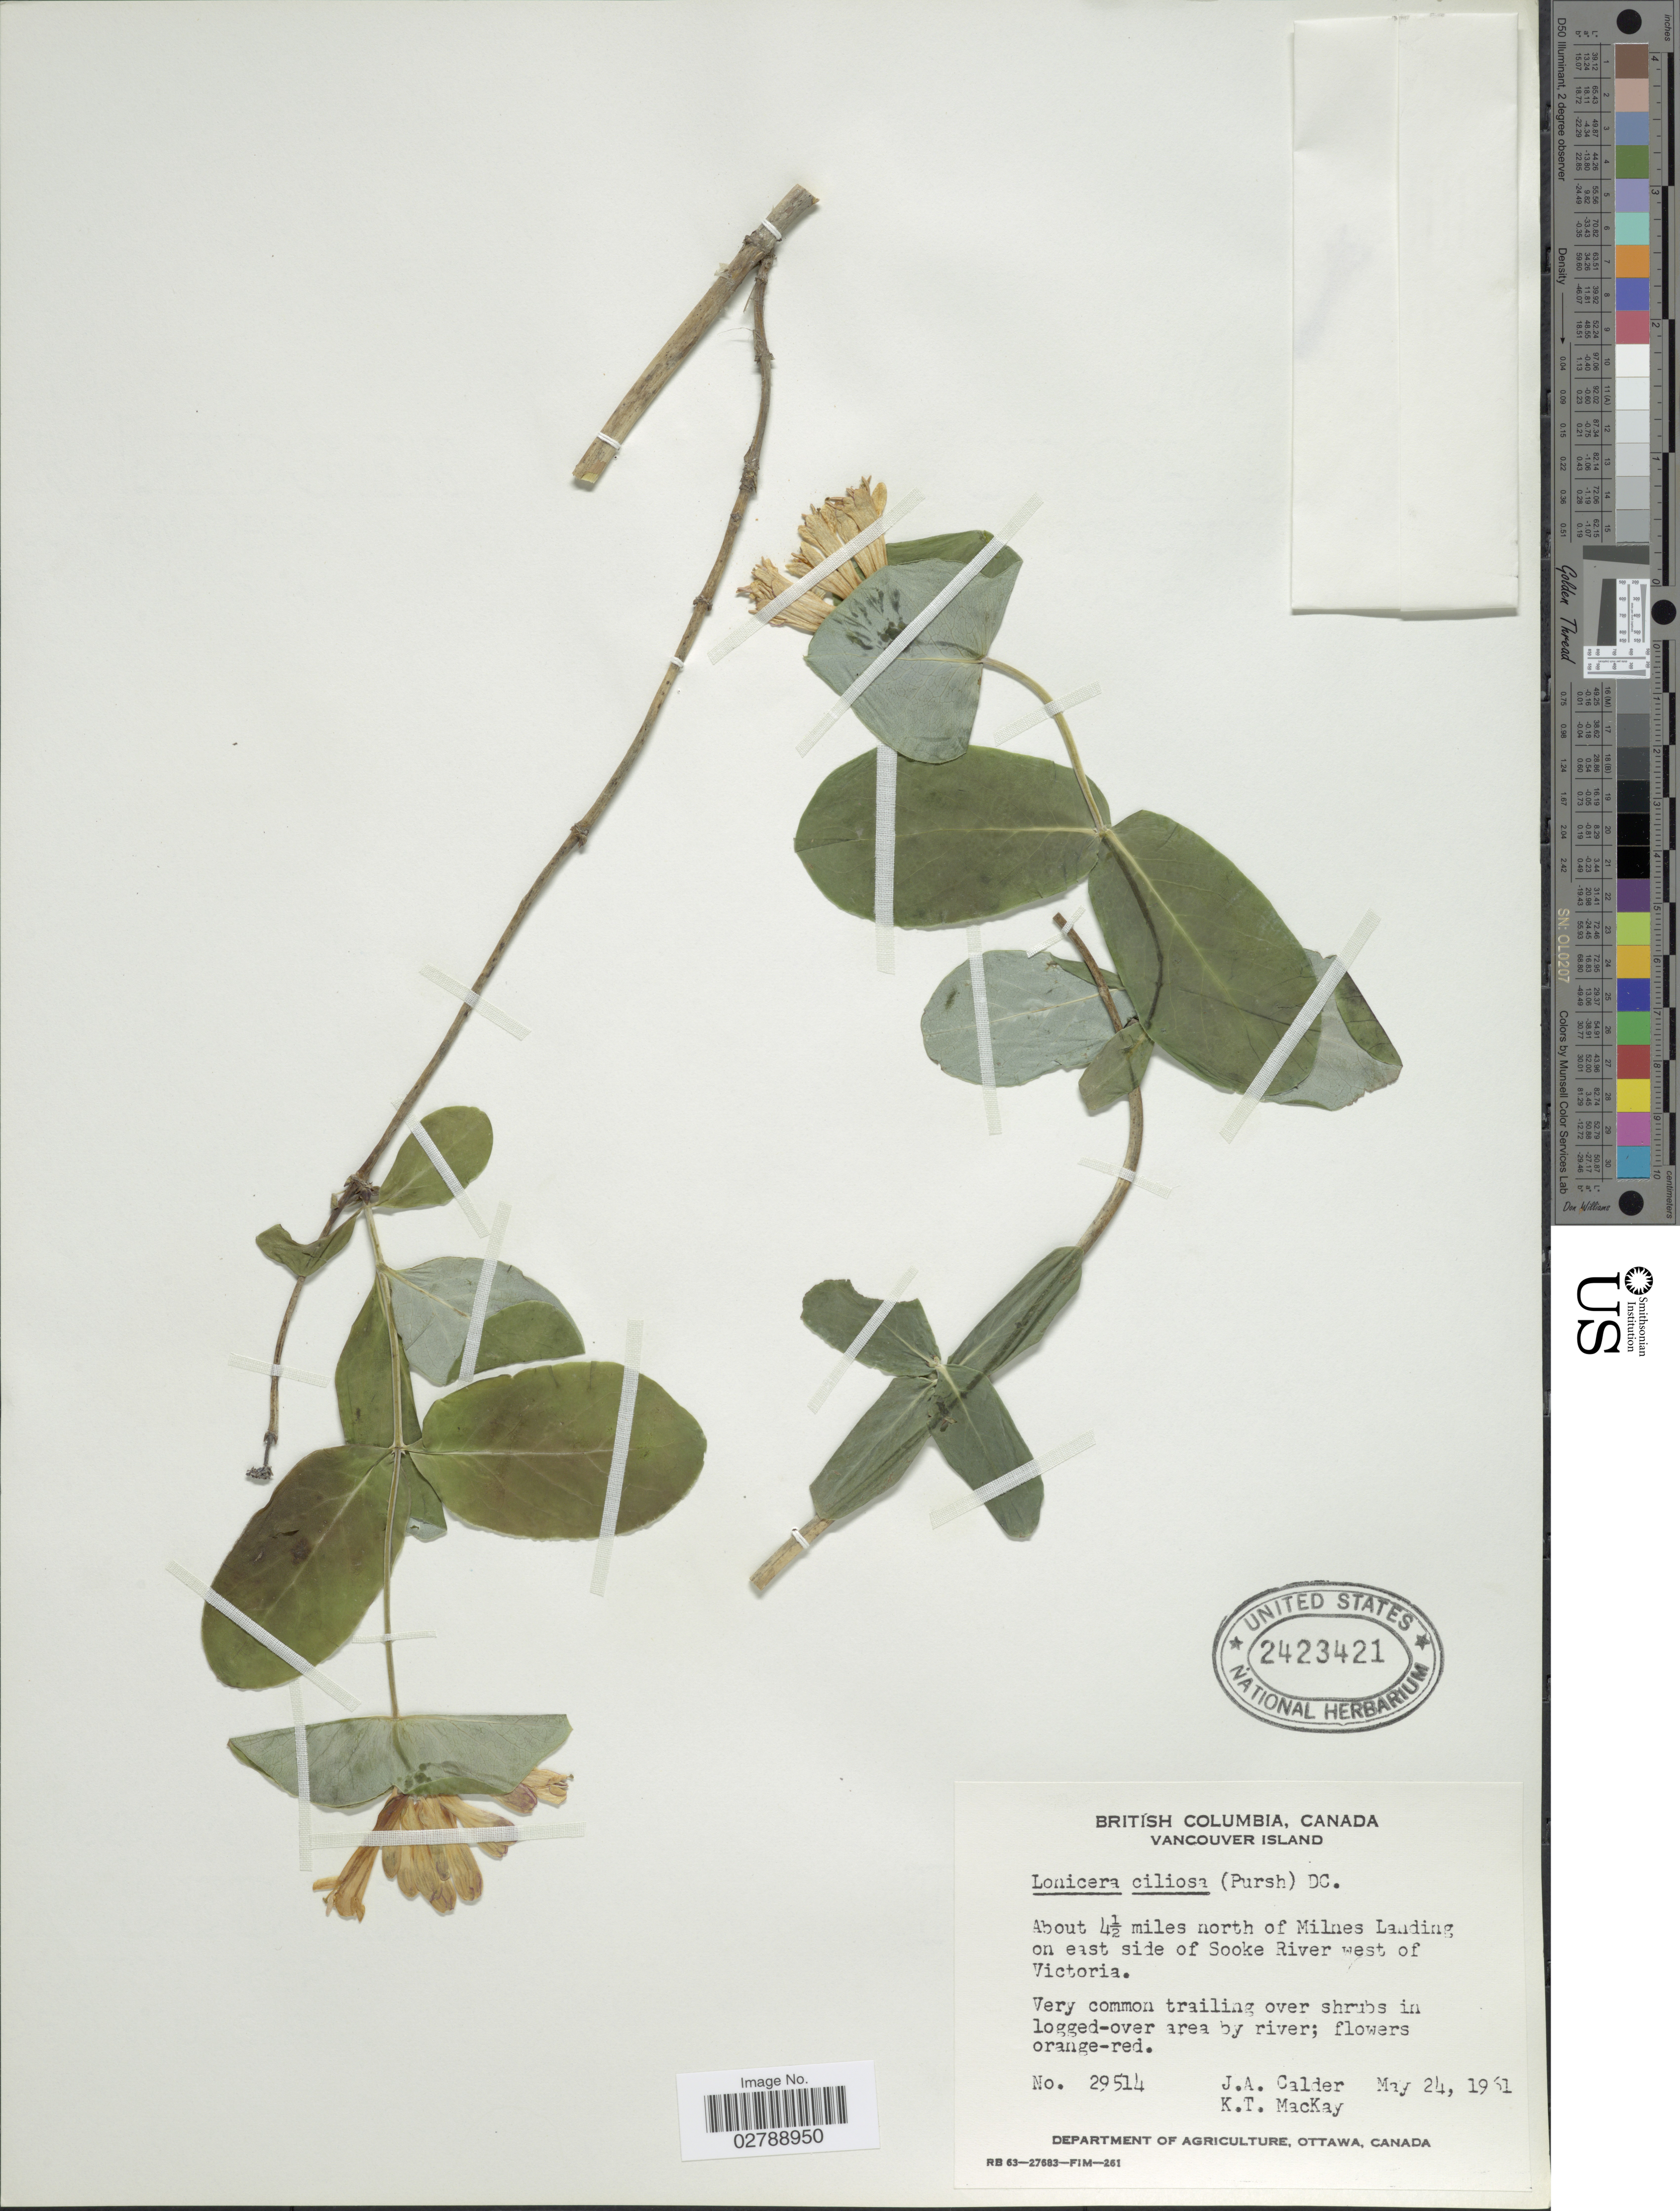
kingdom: Plantae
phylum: Tracheophyta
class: Magnoliopsida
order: Dipsacales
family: Caprifoliaceae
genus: Lonicera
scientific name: Lonicera ciliosa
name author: Poir.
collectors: J. A. Calder & K. T. Mackay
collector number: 29514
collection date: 1961-05-24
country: Canada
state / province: British Columbia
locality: Vancouver Island. About 4 ½ miles north of Milness Landing on east side of Sooke River west of Victoria.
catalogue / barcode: US 2423421